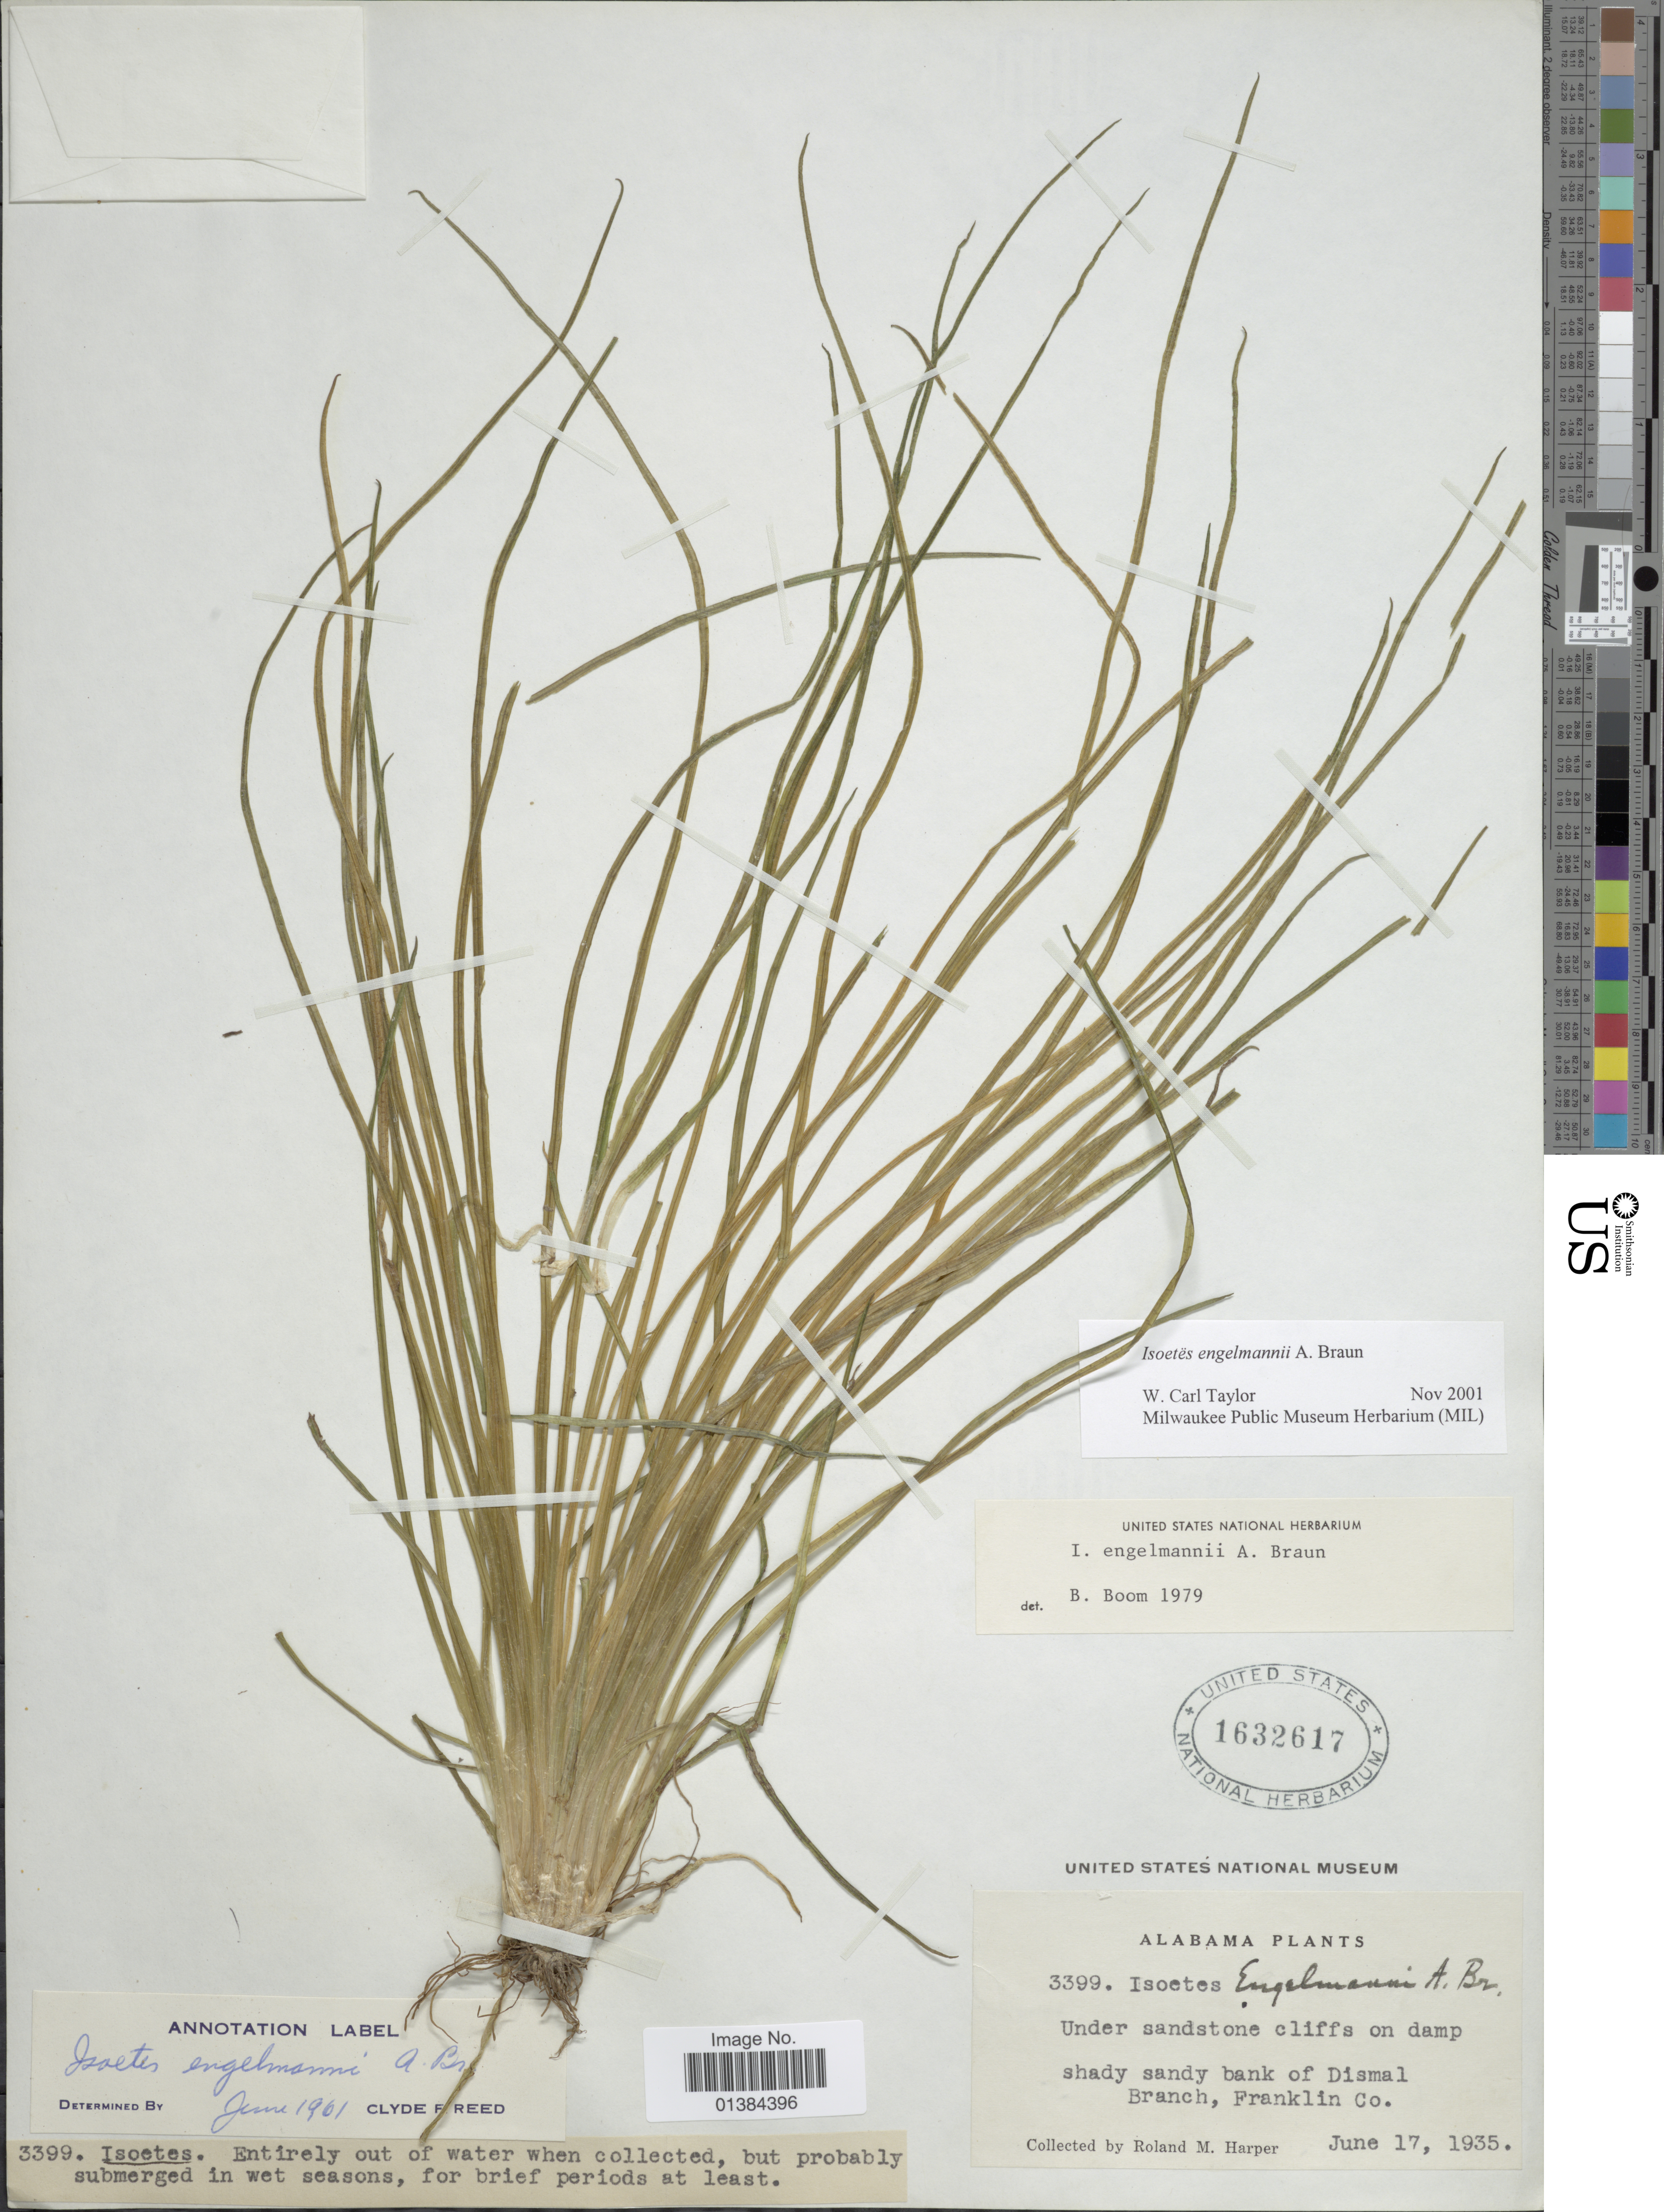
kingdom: Plantae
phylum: Tracheophyta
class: Lycopodiopsida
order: Isoetales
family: Isoetaceae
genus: Isoetes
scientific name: Isoetes engelmannii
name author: A. Braun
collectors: R. M. Harper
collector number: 3399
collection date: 1935-06-17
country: United States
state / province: Alabama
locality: Bank of Dismal Branch, Franklin Co.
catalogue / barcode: US 1632617